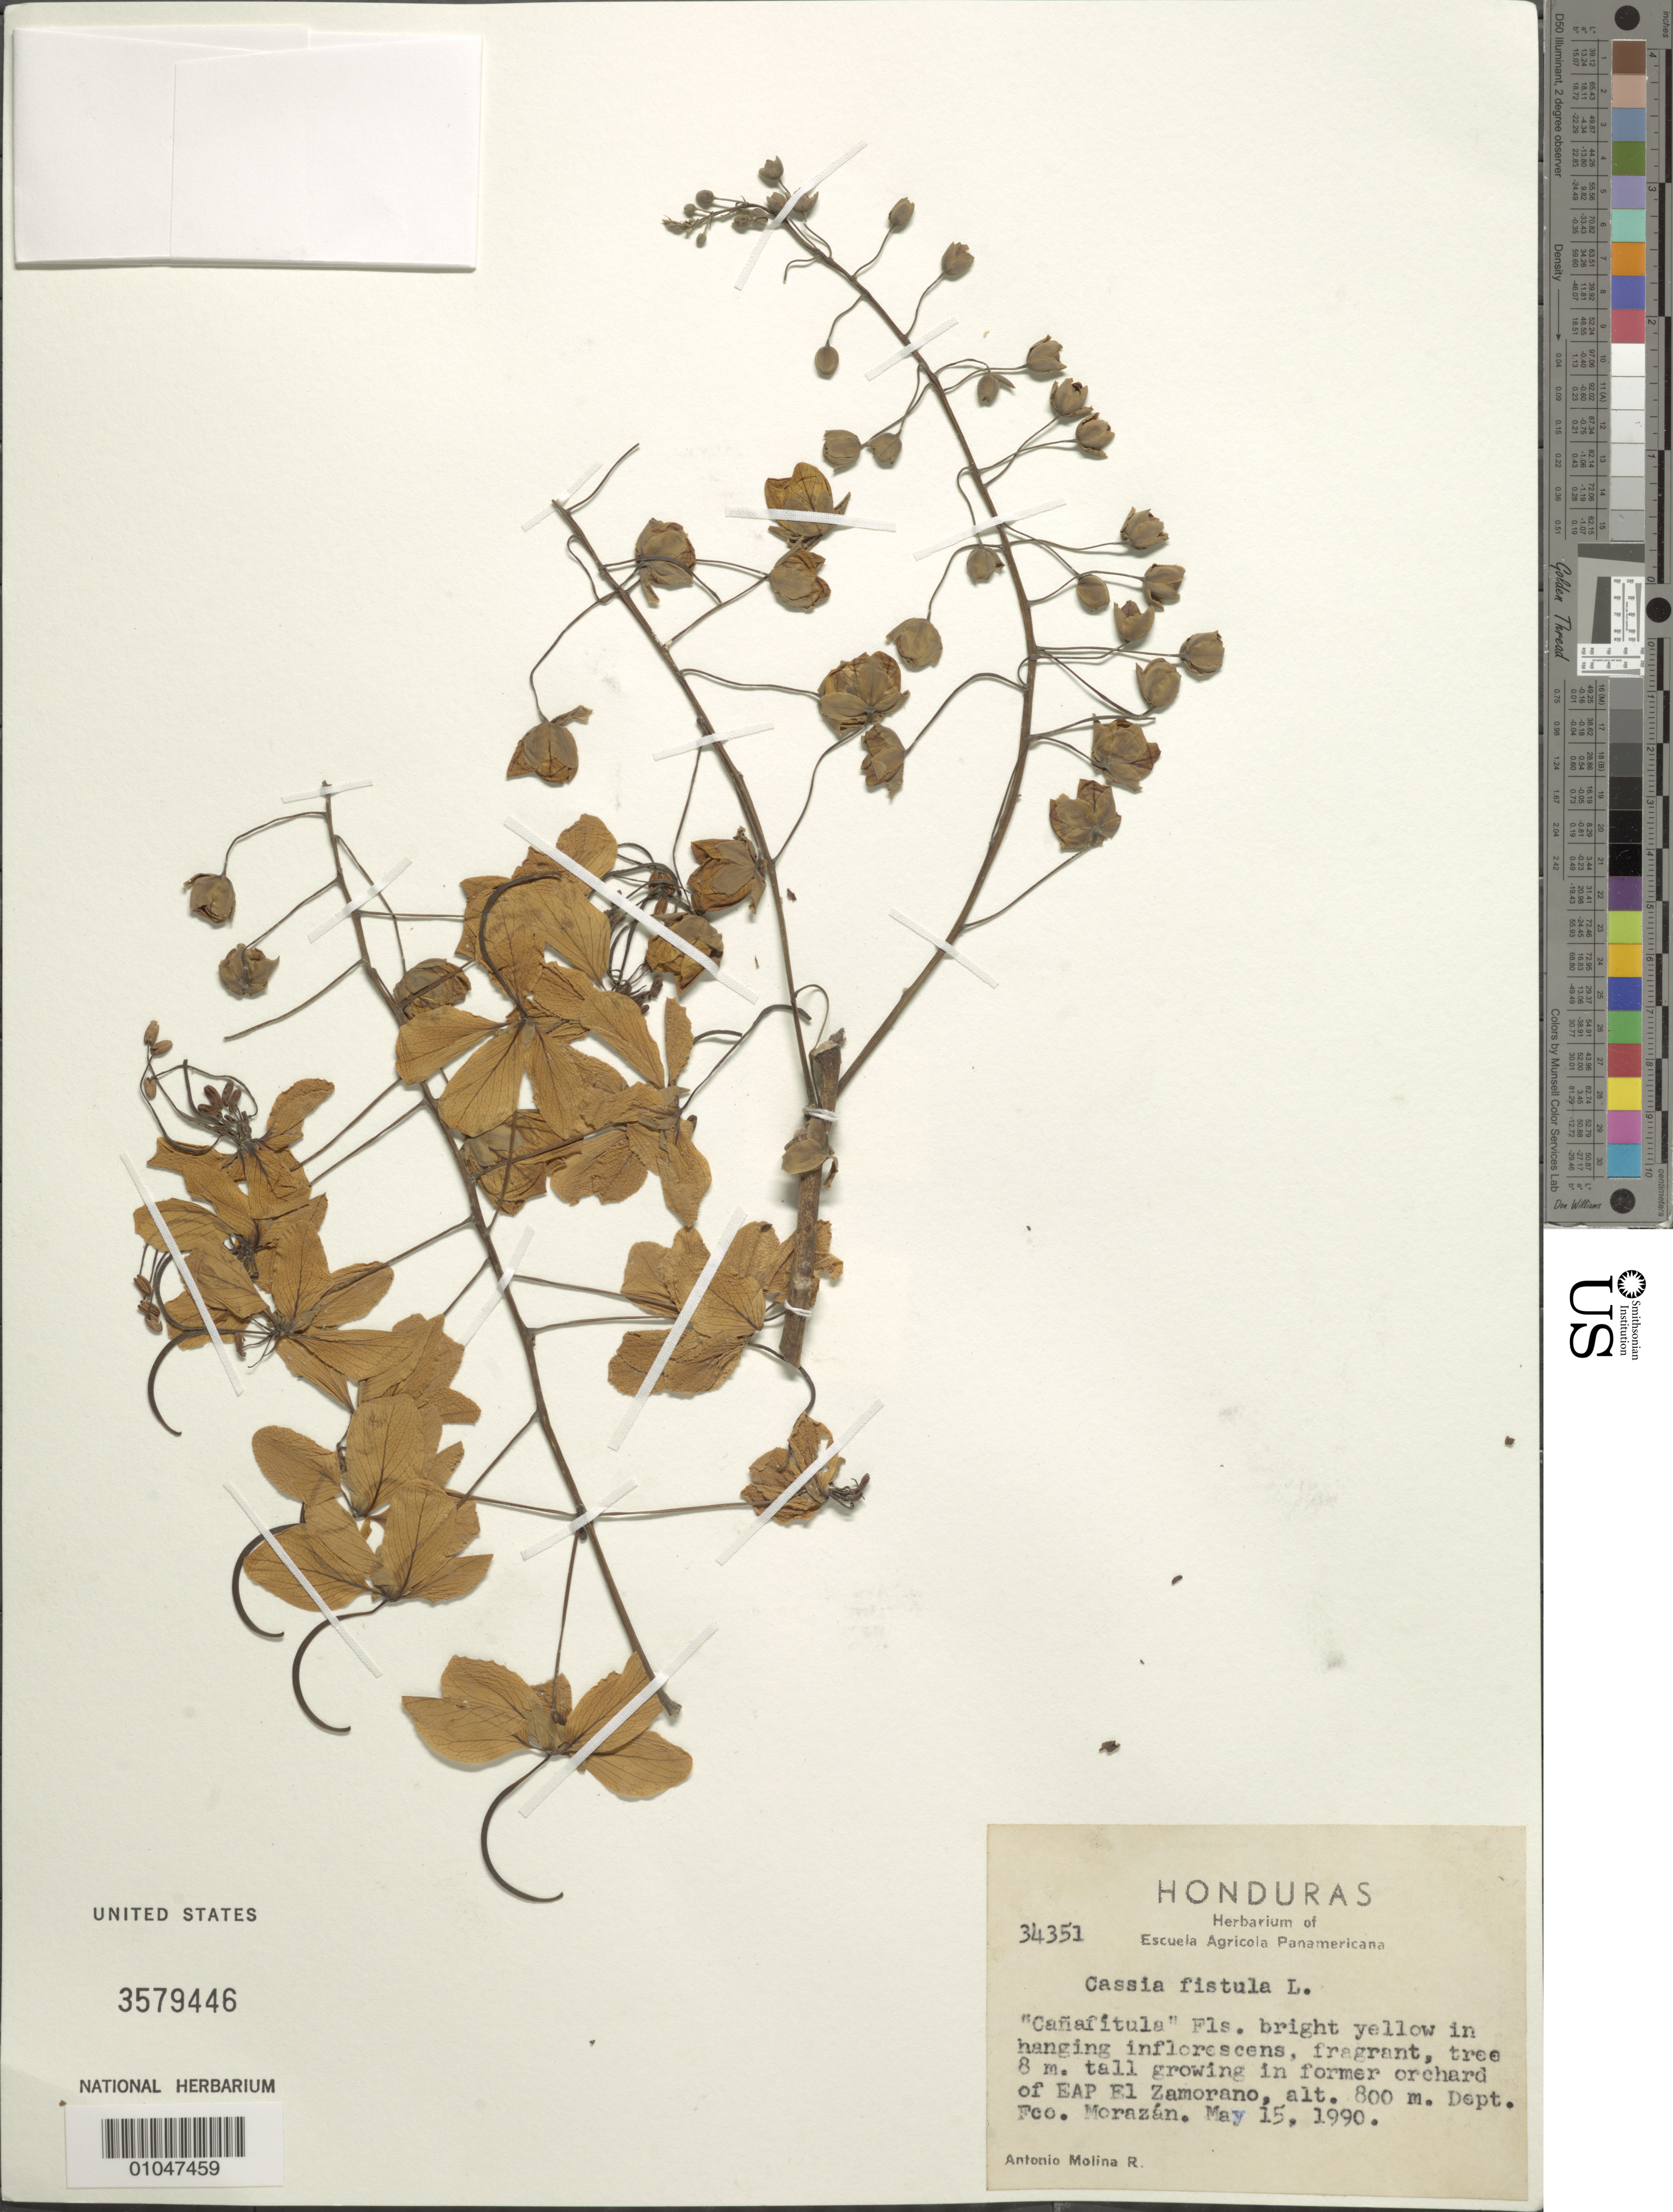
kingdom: Plantae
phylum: Tracheophyta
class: Magnoliopsida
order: Fabales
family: Fabaceae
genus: Cassia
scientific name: Cassia fistula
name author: L.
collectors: A. Molina R.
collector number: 34351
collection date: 1990-05-15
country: Honduras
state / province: Fco. Morazán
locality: Growing in former orchard of EAP El Zamorano.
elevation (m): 800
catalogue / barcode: US 3579446